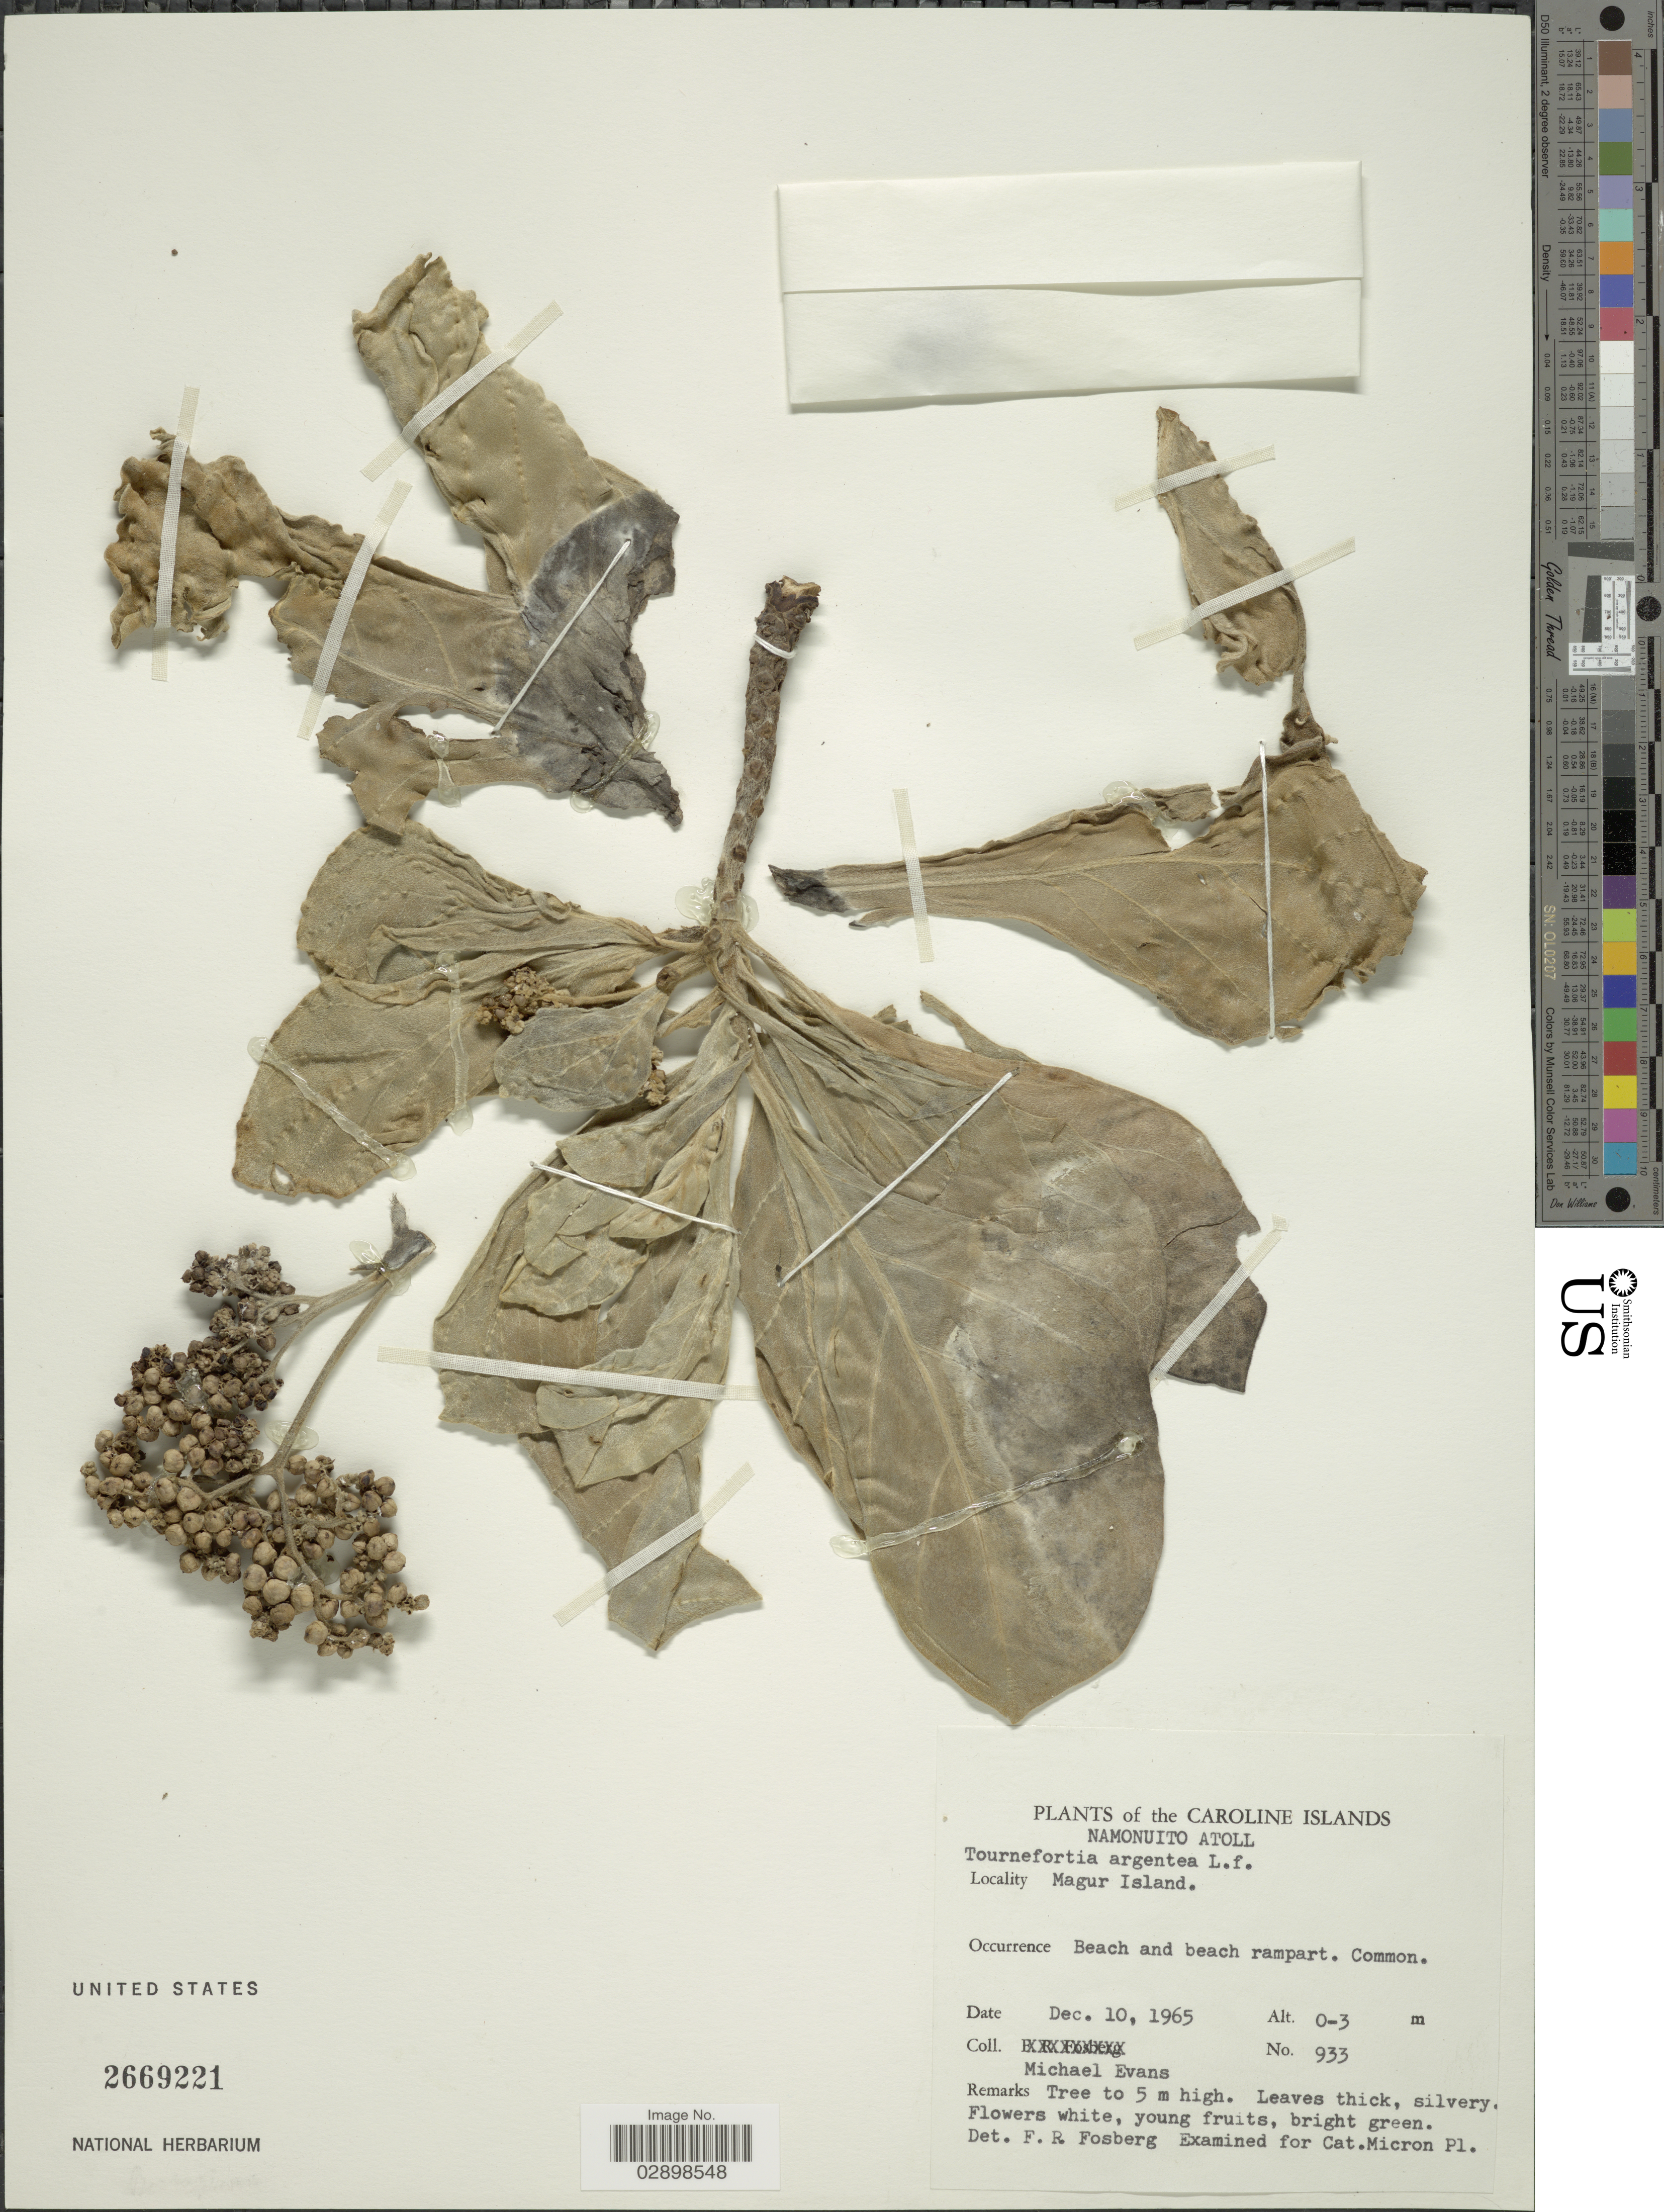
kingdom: Plantae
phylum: Tracheophyta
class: Magnoliopsida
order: Boraginales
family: Heliotropiaceae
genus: Heliotropium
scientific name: Heliotropium arboreum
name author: (Blanco) Mabberley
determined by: Wagner, W. L., (BOT), Smithsonian Institution - National Museum of Natural History (UNITED STATES)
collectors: M. Evans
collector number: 933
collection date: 1965-12-10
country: Micronesia, Federated States of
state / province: Truk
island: Namonuito Atoll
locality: Caroline Islands. Namonuito Atoll. Magur Island.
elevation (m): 0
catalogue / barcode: US 2669221